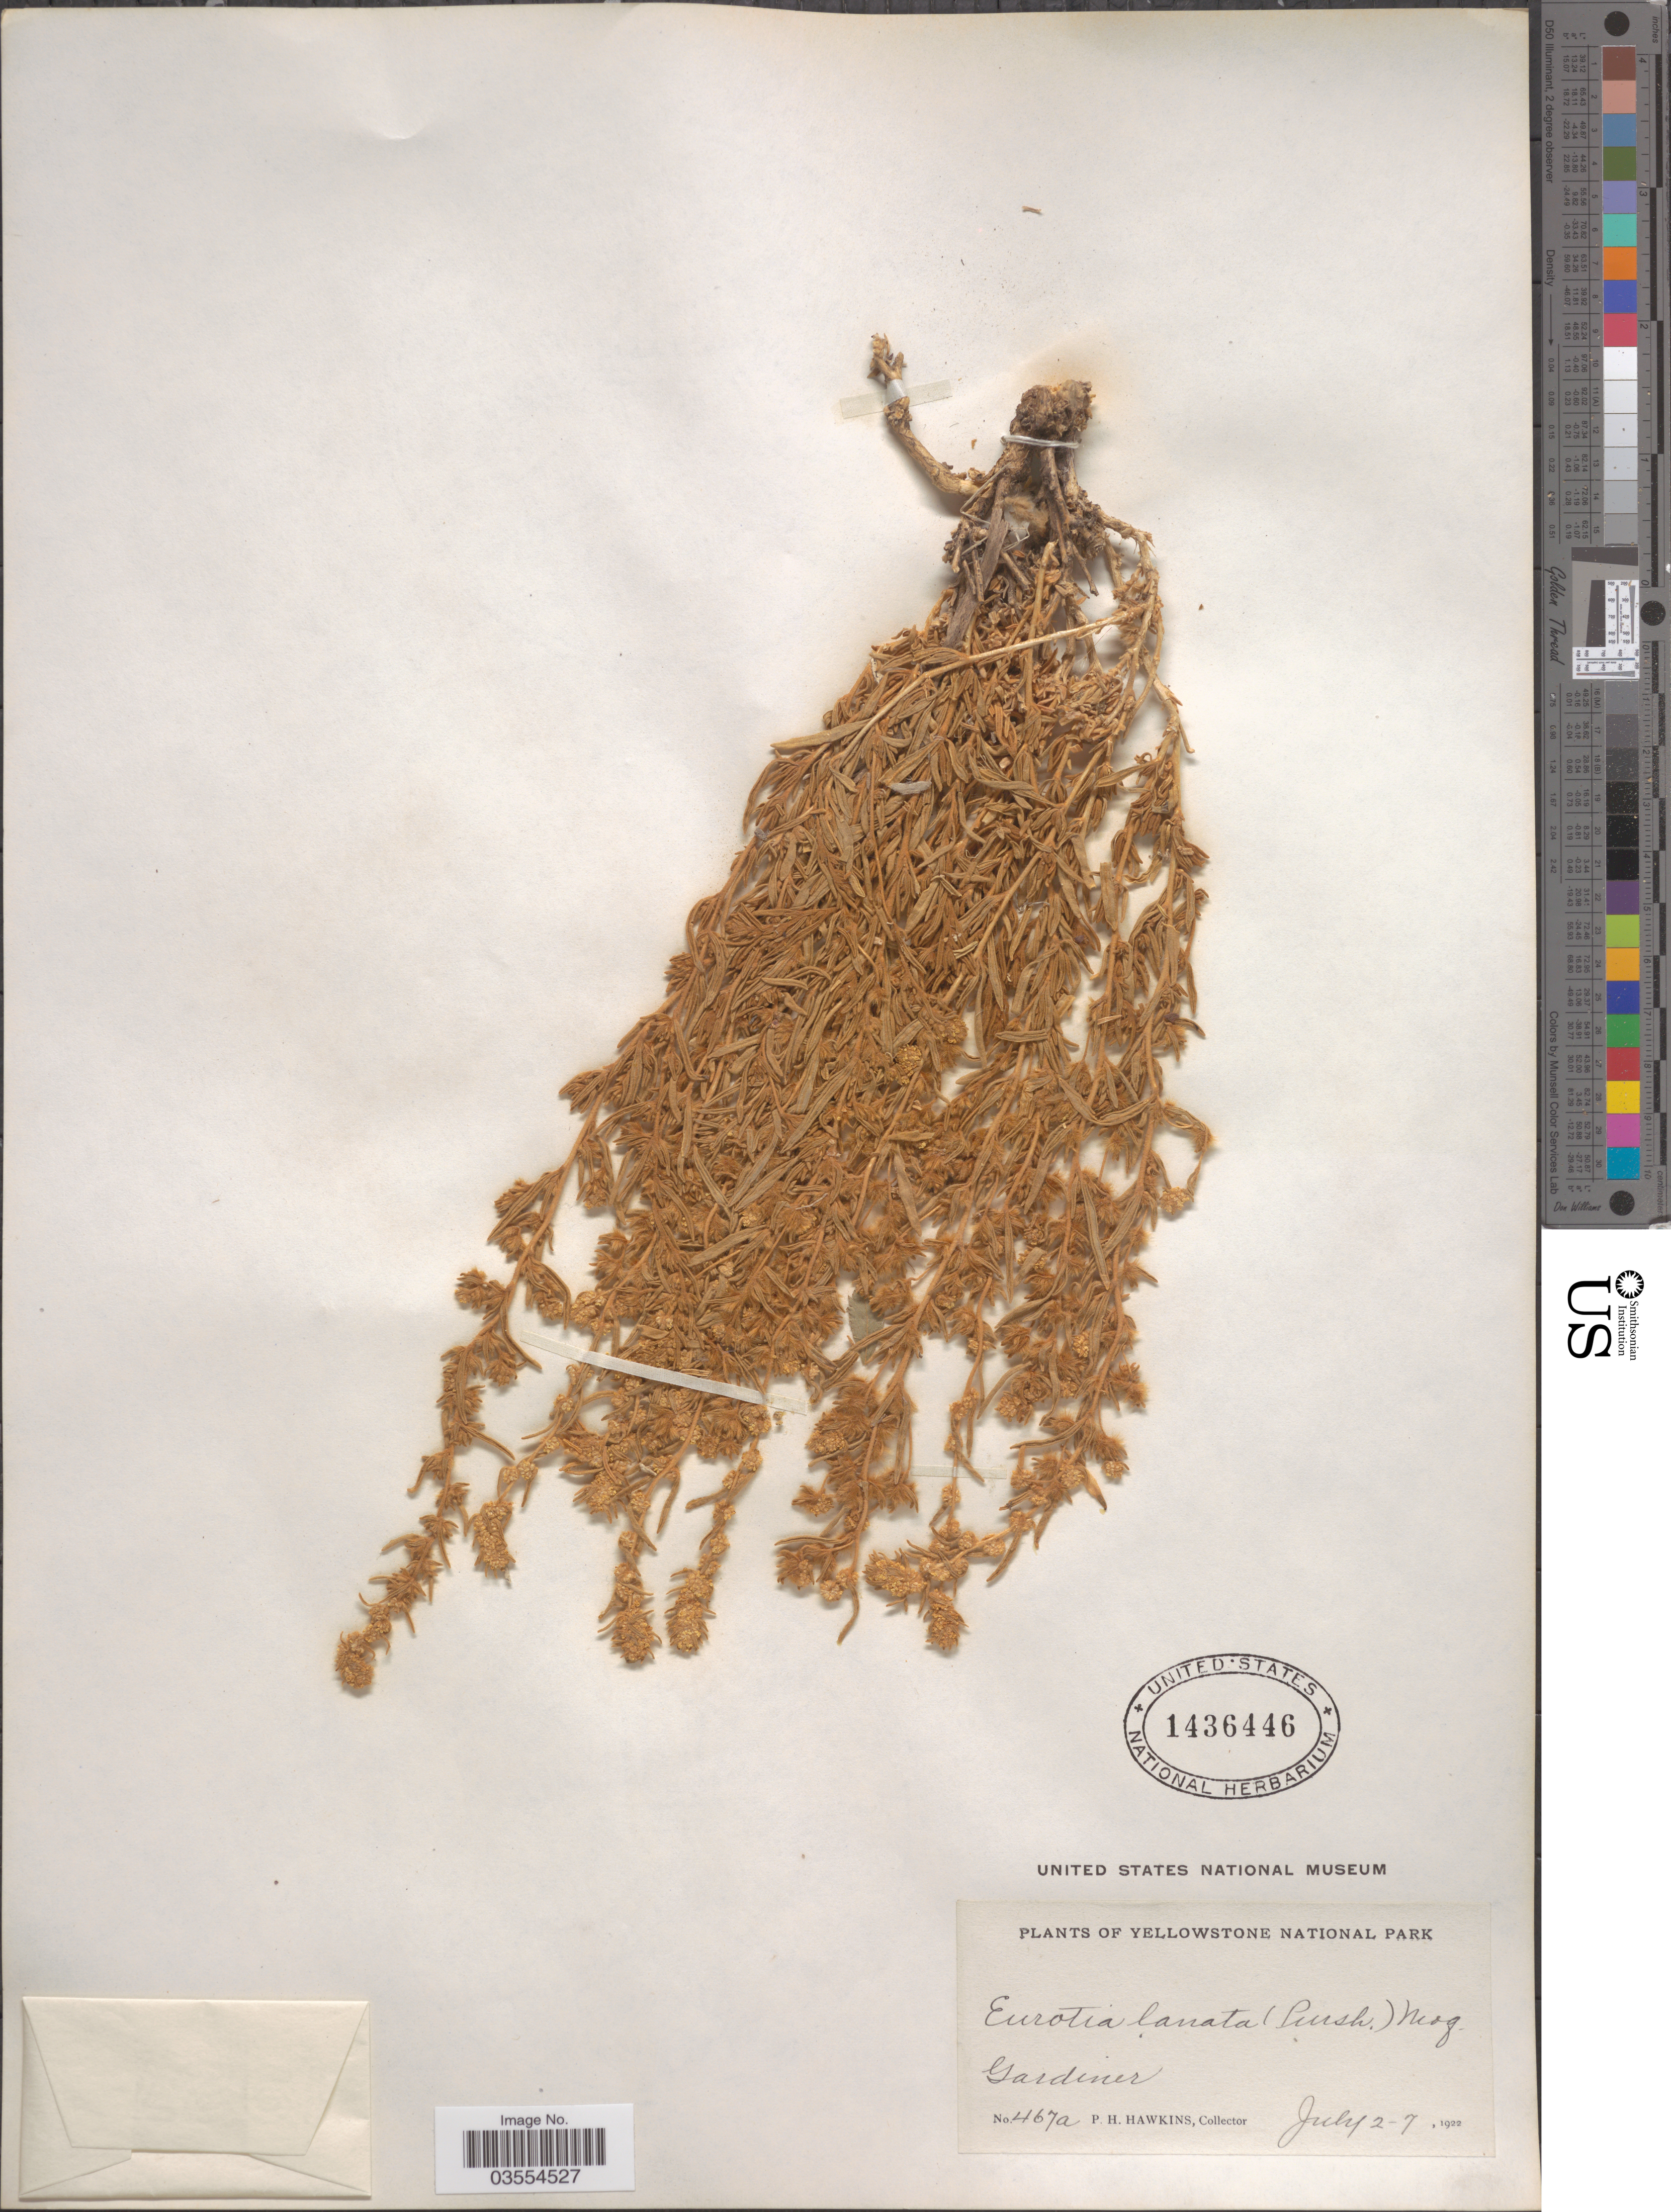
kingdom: Plantae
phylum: Tracheophyta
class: Magnoliopsida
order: Caryophyllales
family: Amaranthaceae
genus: Krascheninnikovia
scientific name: Krascheninnikovia lanata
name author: (Pursh) A. Meeuse & A.Smit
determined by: U.S. National Herbarium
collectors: P. Hawkins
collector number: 467a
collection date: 1922-07-02/1922-07-07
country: United States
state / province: Montana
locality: Yellowstone National Park. Gardiner.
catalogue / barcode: US 1436446